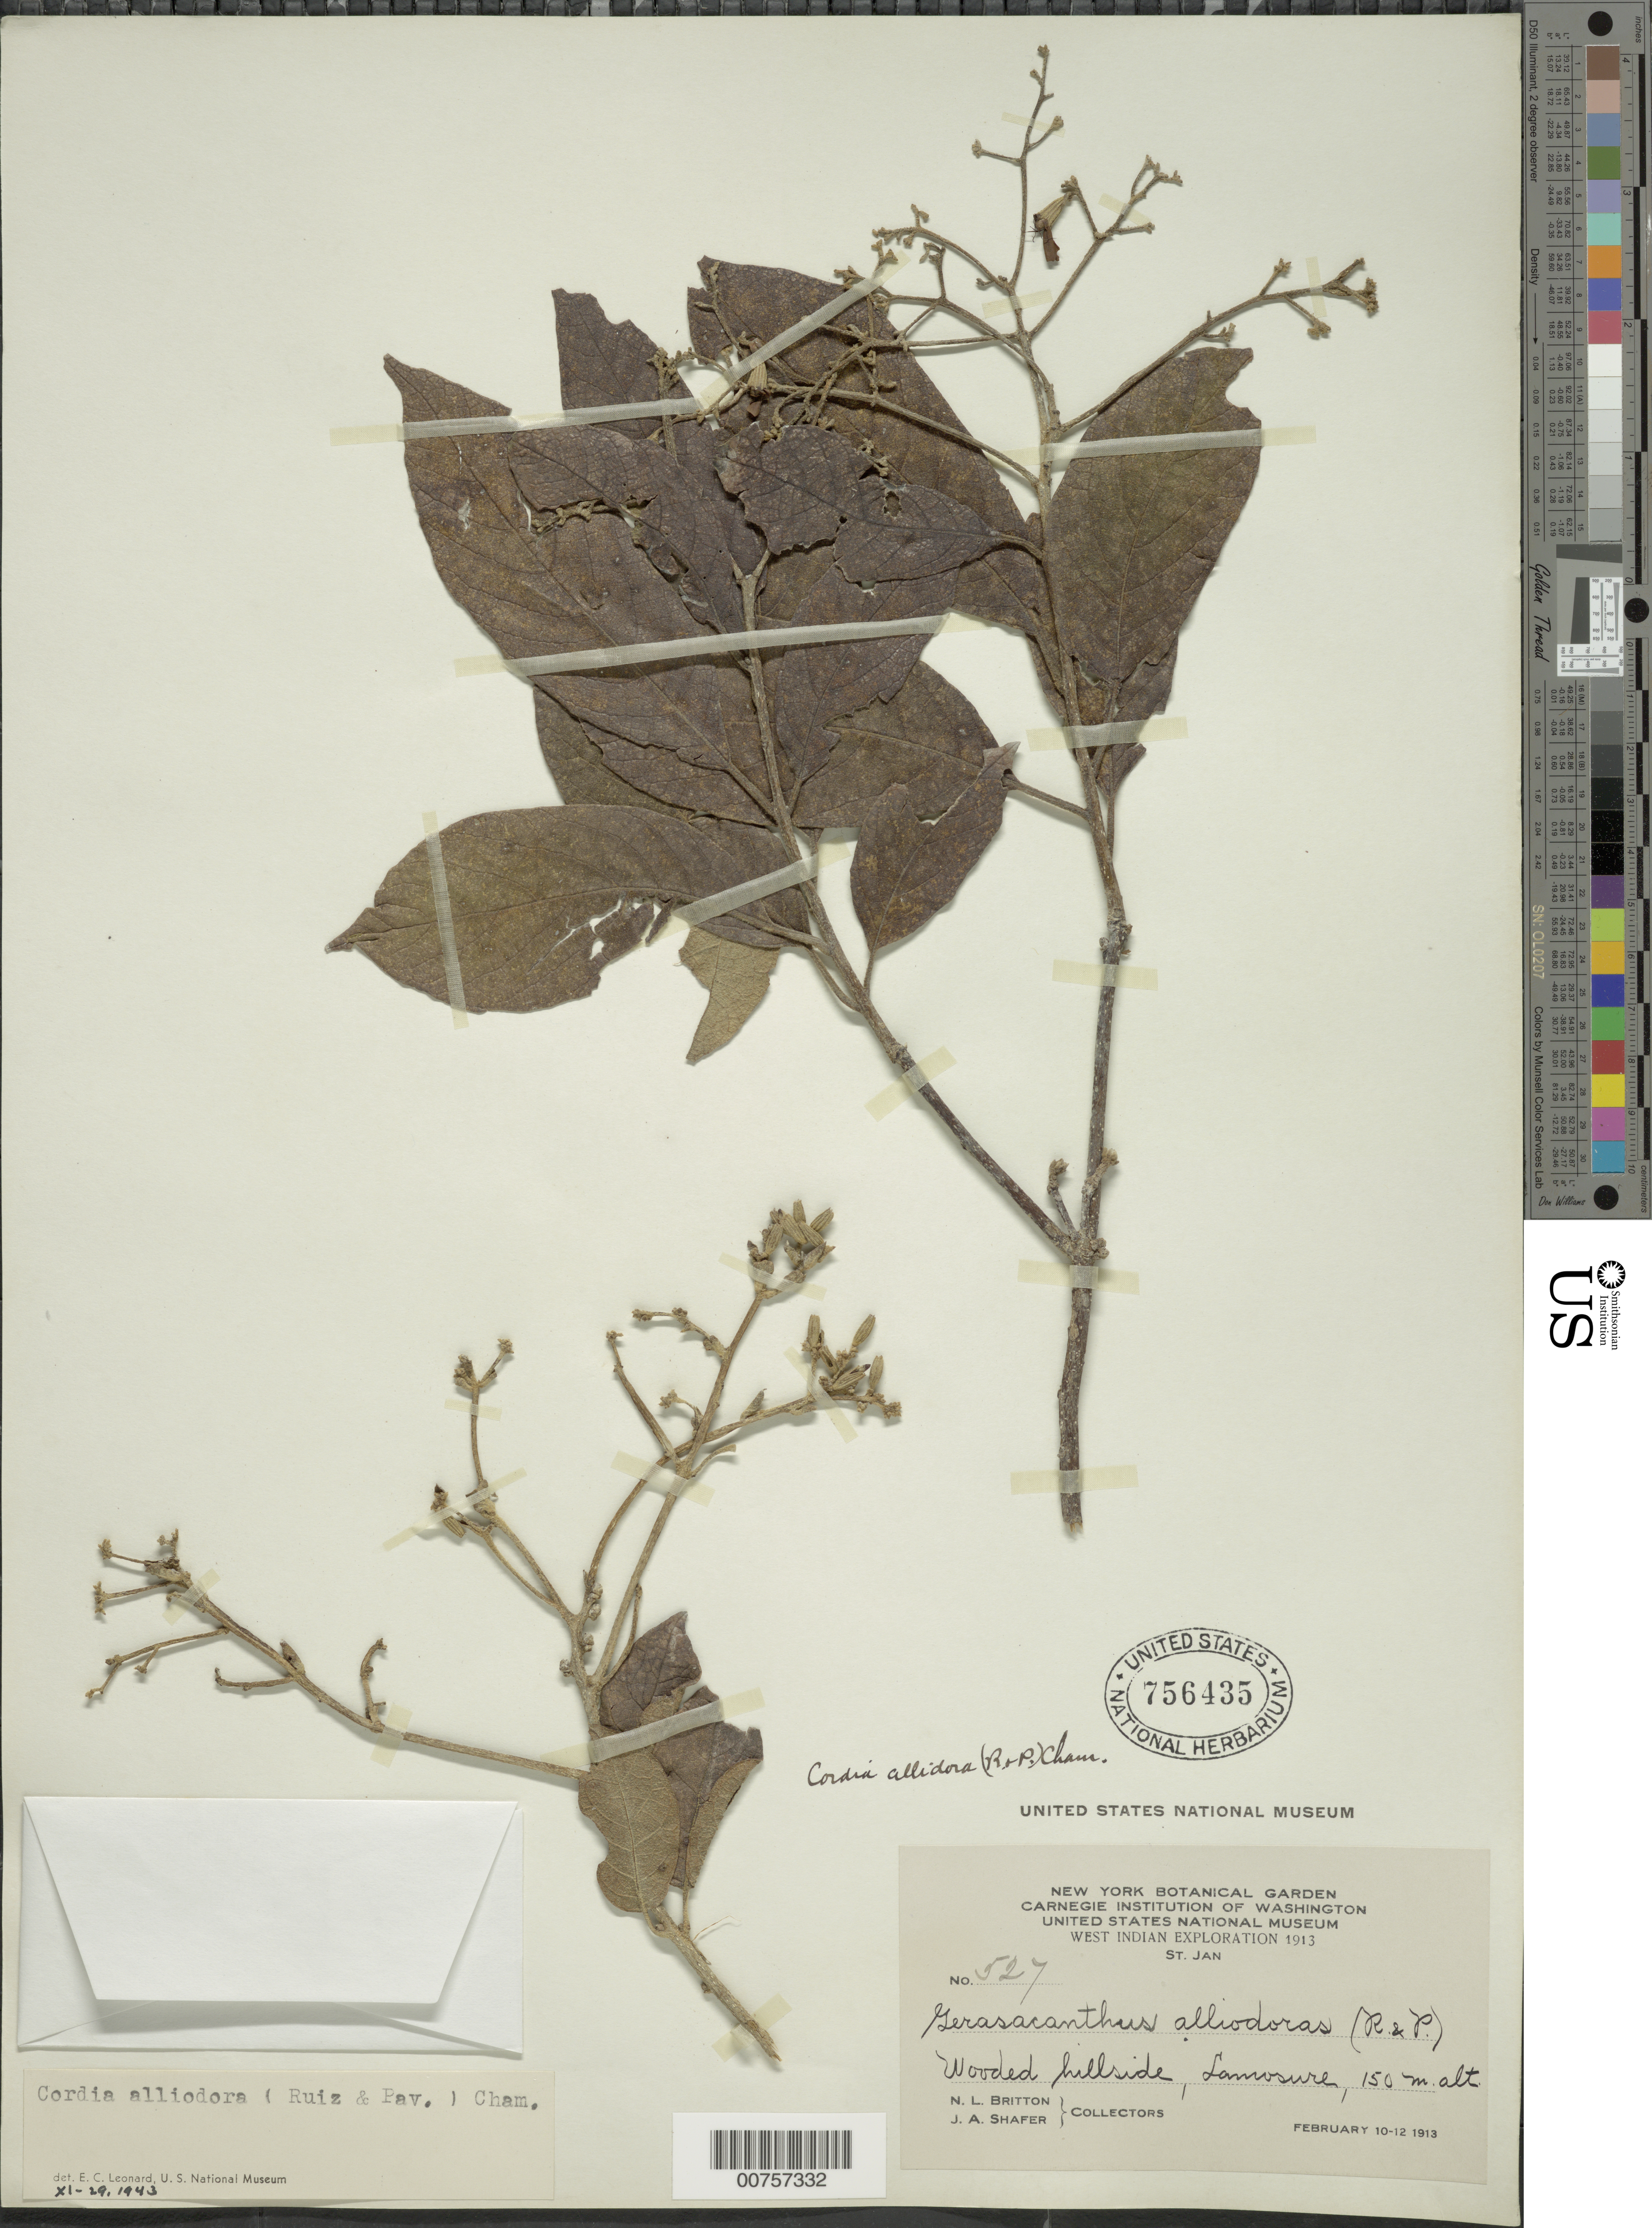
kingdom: Plantae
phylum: Tracheophyta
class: Magnoliopsida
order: Boraginales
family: Cordiaceae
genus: Cordia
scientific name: Cordia alliodora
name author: (Ruiz & Pav.) Oken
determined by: Leonard, Emery C., (US)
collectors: N. Britton & J. A. Shafer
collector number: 527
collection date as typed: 10 Feb 1913 to 12 Feb 1913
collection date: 1913-02-10/1913-02-12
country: U.S. Virgin Islands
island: St. John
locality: Lameshur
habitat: Wooded hillside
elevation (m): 150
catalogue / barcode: US 756435